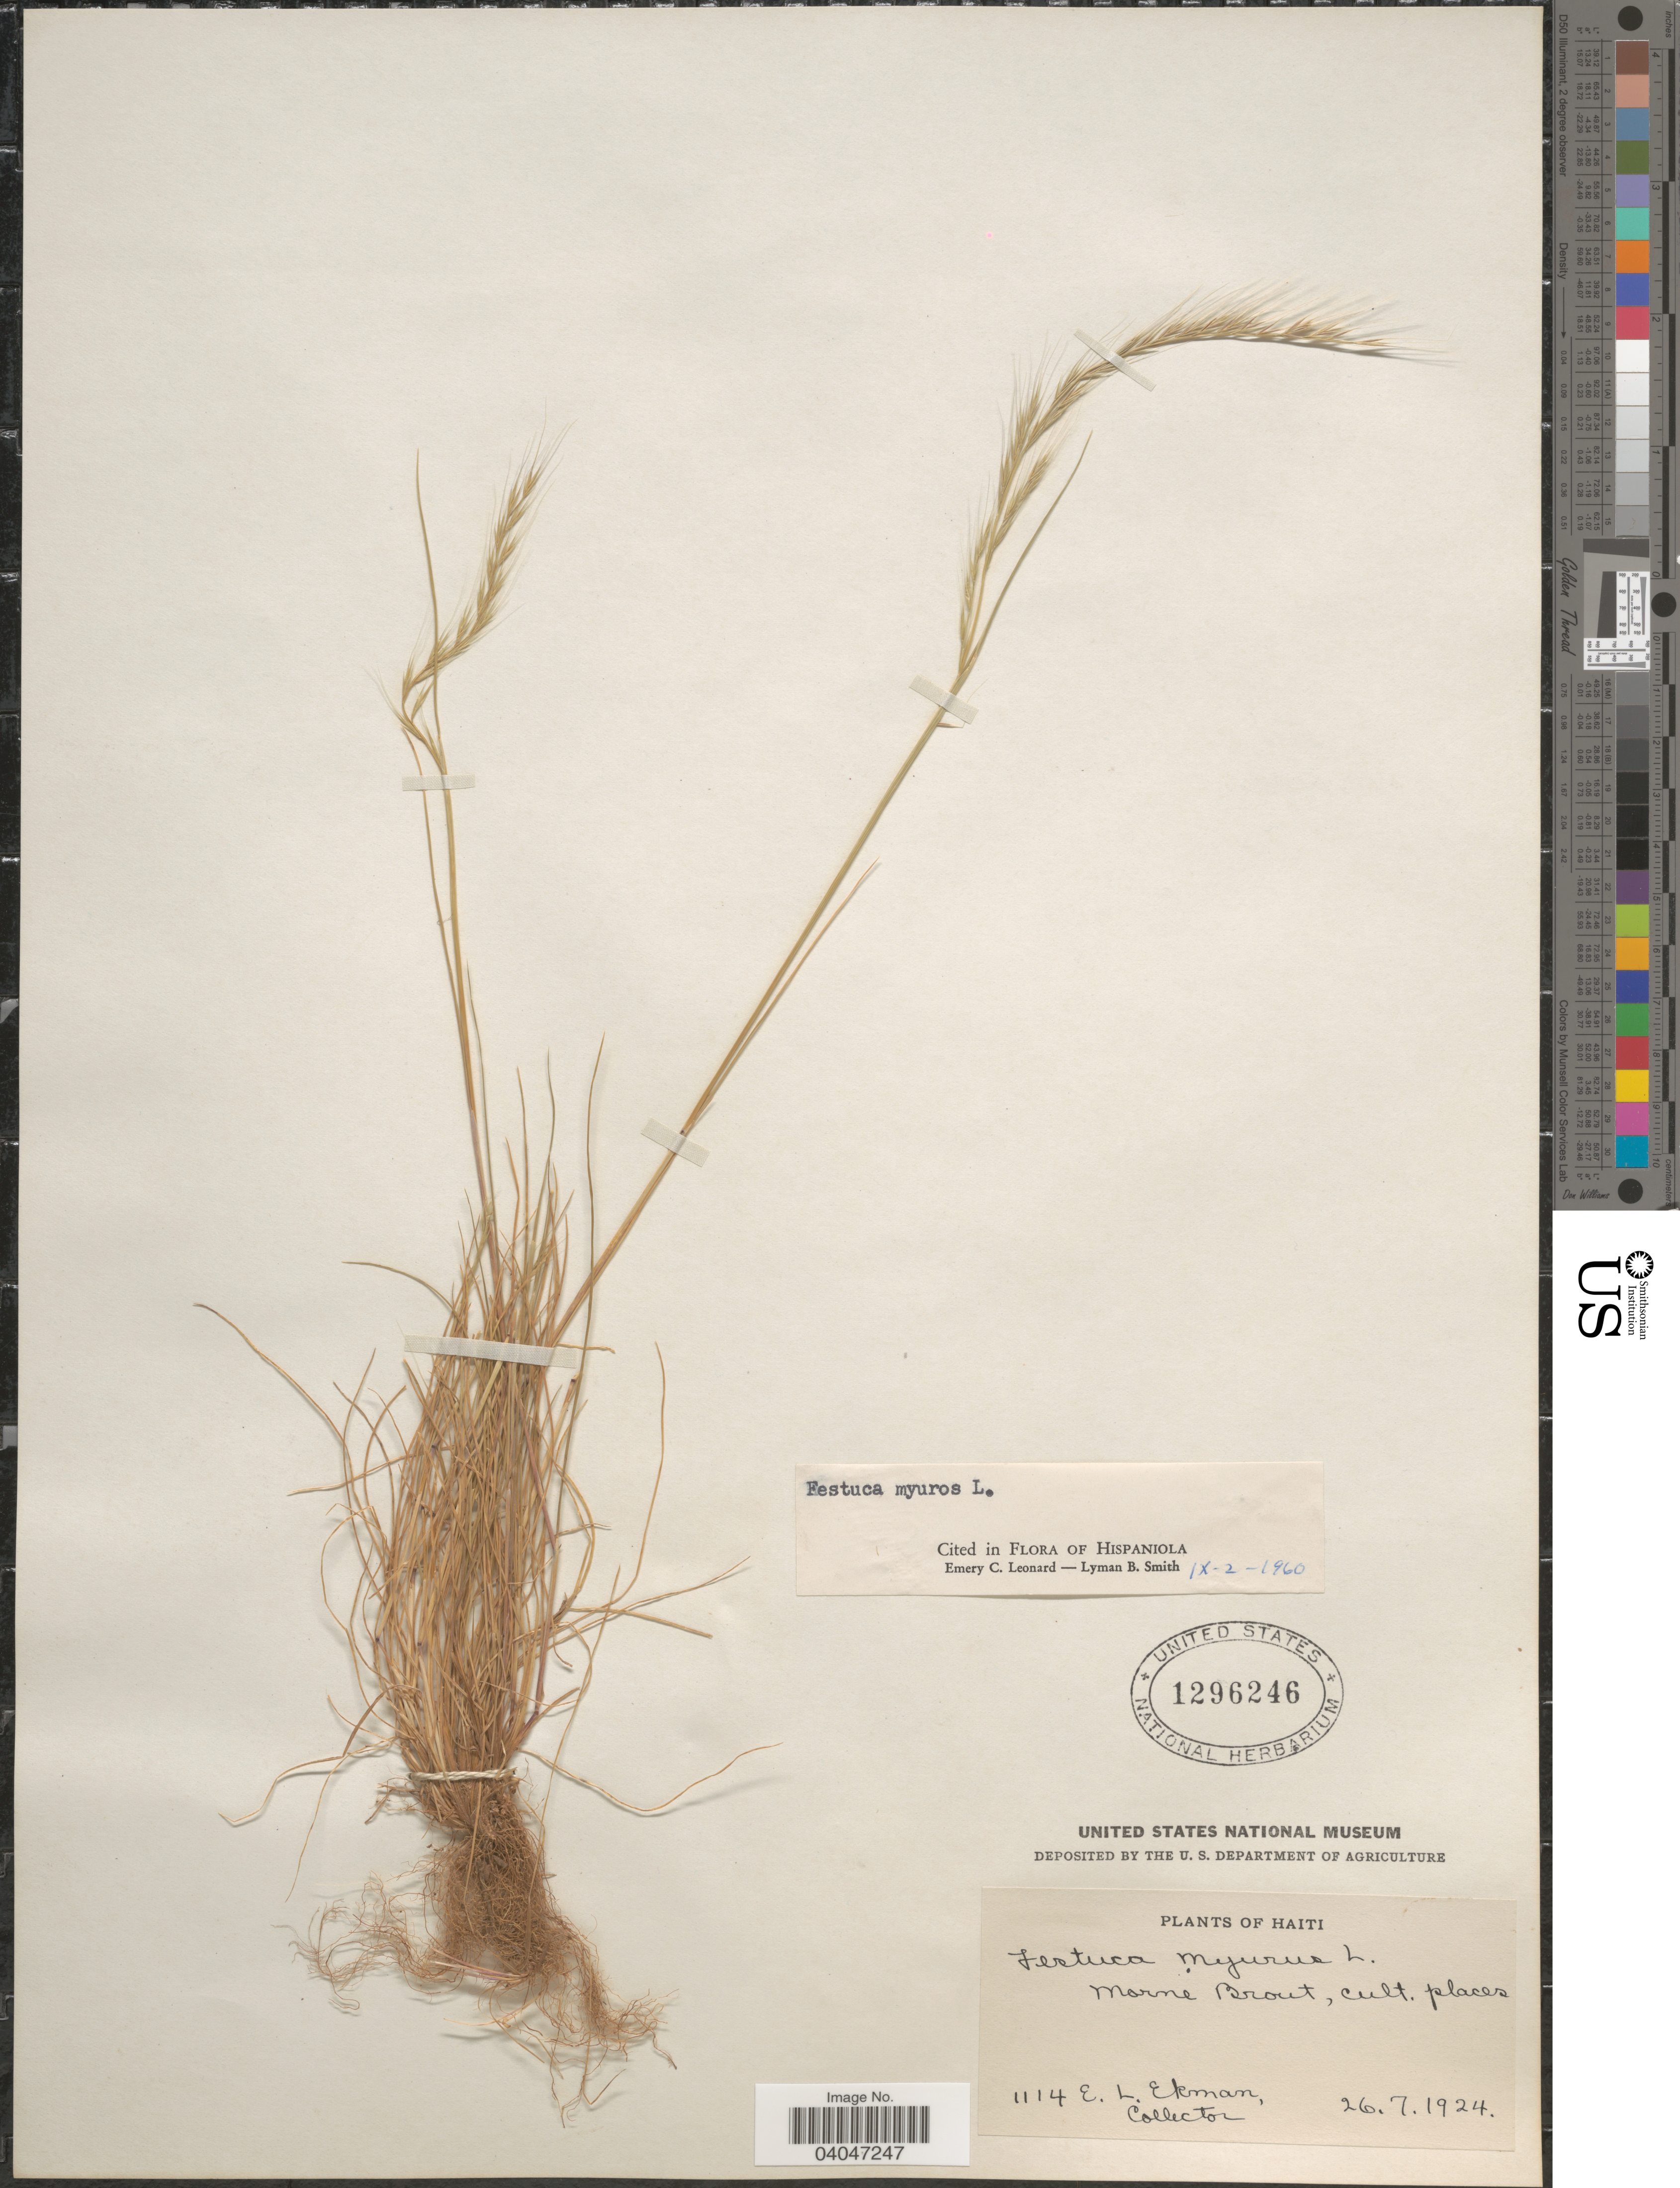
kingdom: Plantae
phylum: Tracheophyta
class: Liliopsida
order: Poales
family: Poaceae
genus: Festuca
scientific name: Festuca myuros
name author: L.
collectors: E. L. Ekman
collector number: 1114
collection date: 1924-07-26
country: Haiti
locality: Marne Brout.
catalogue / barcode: US 1296246